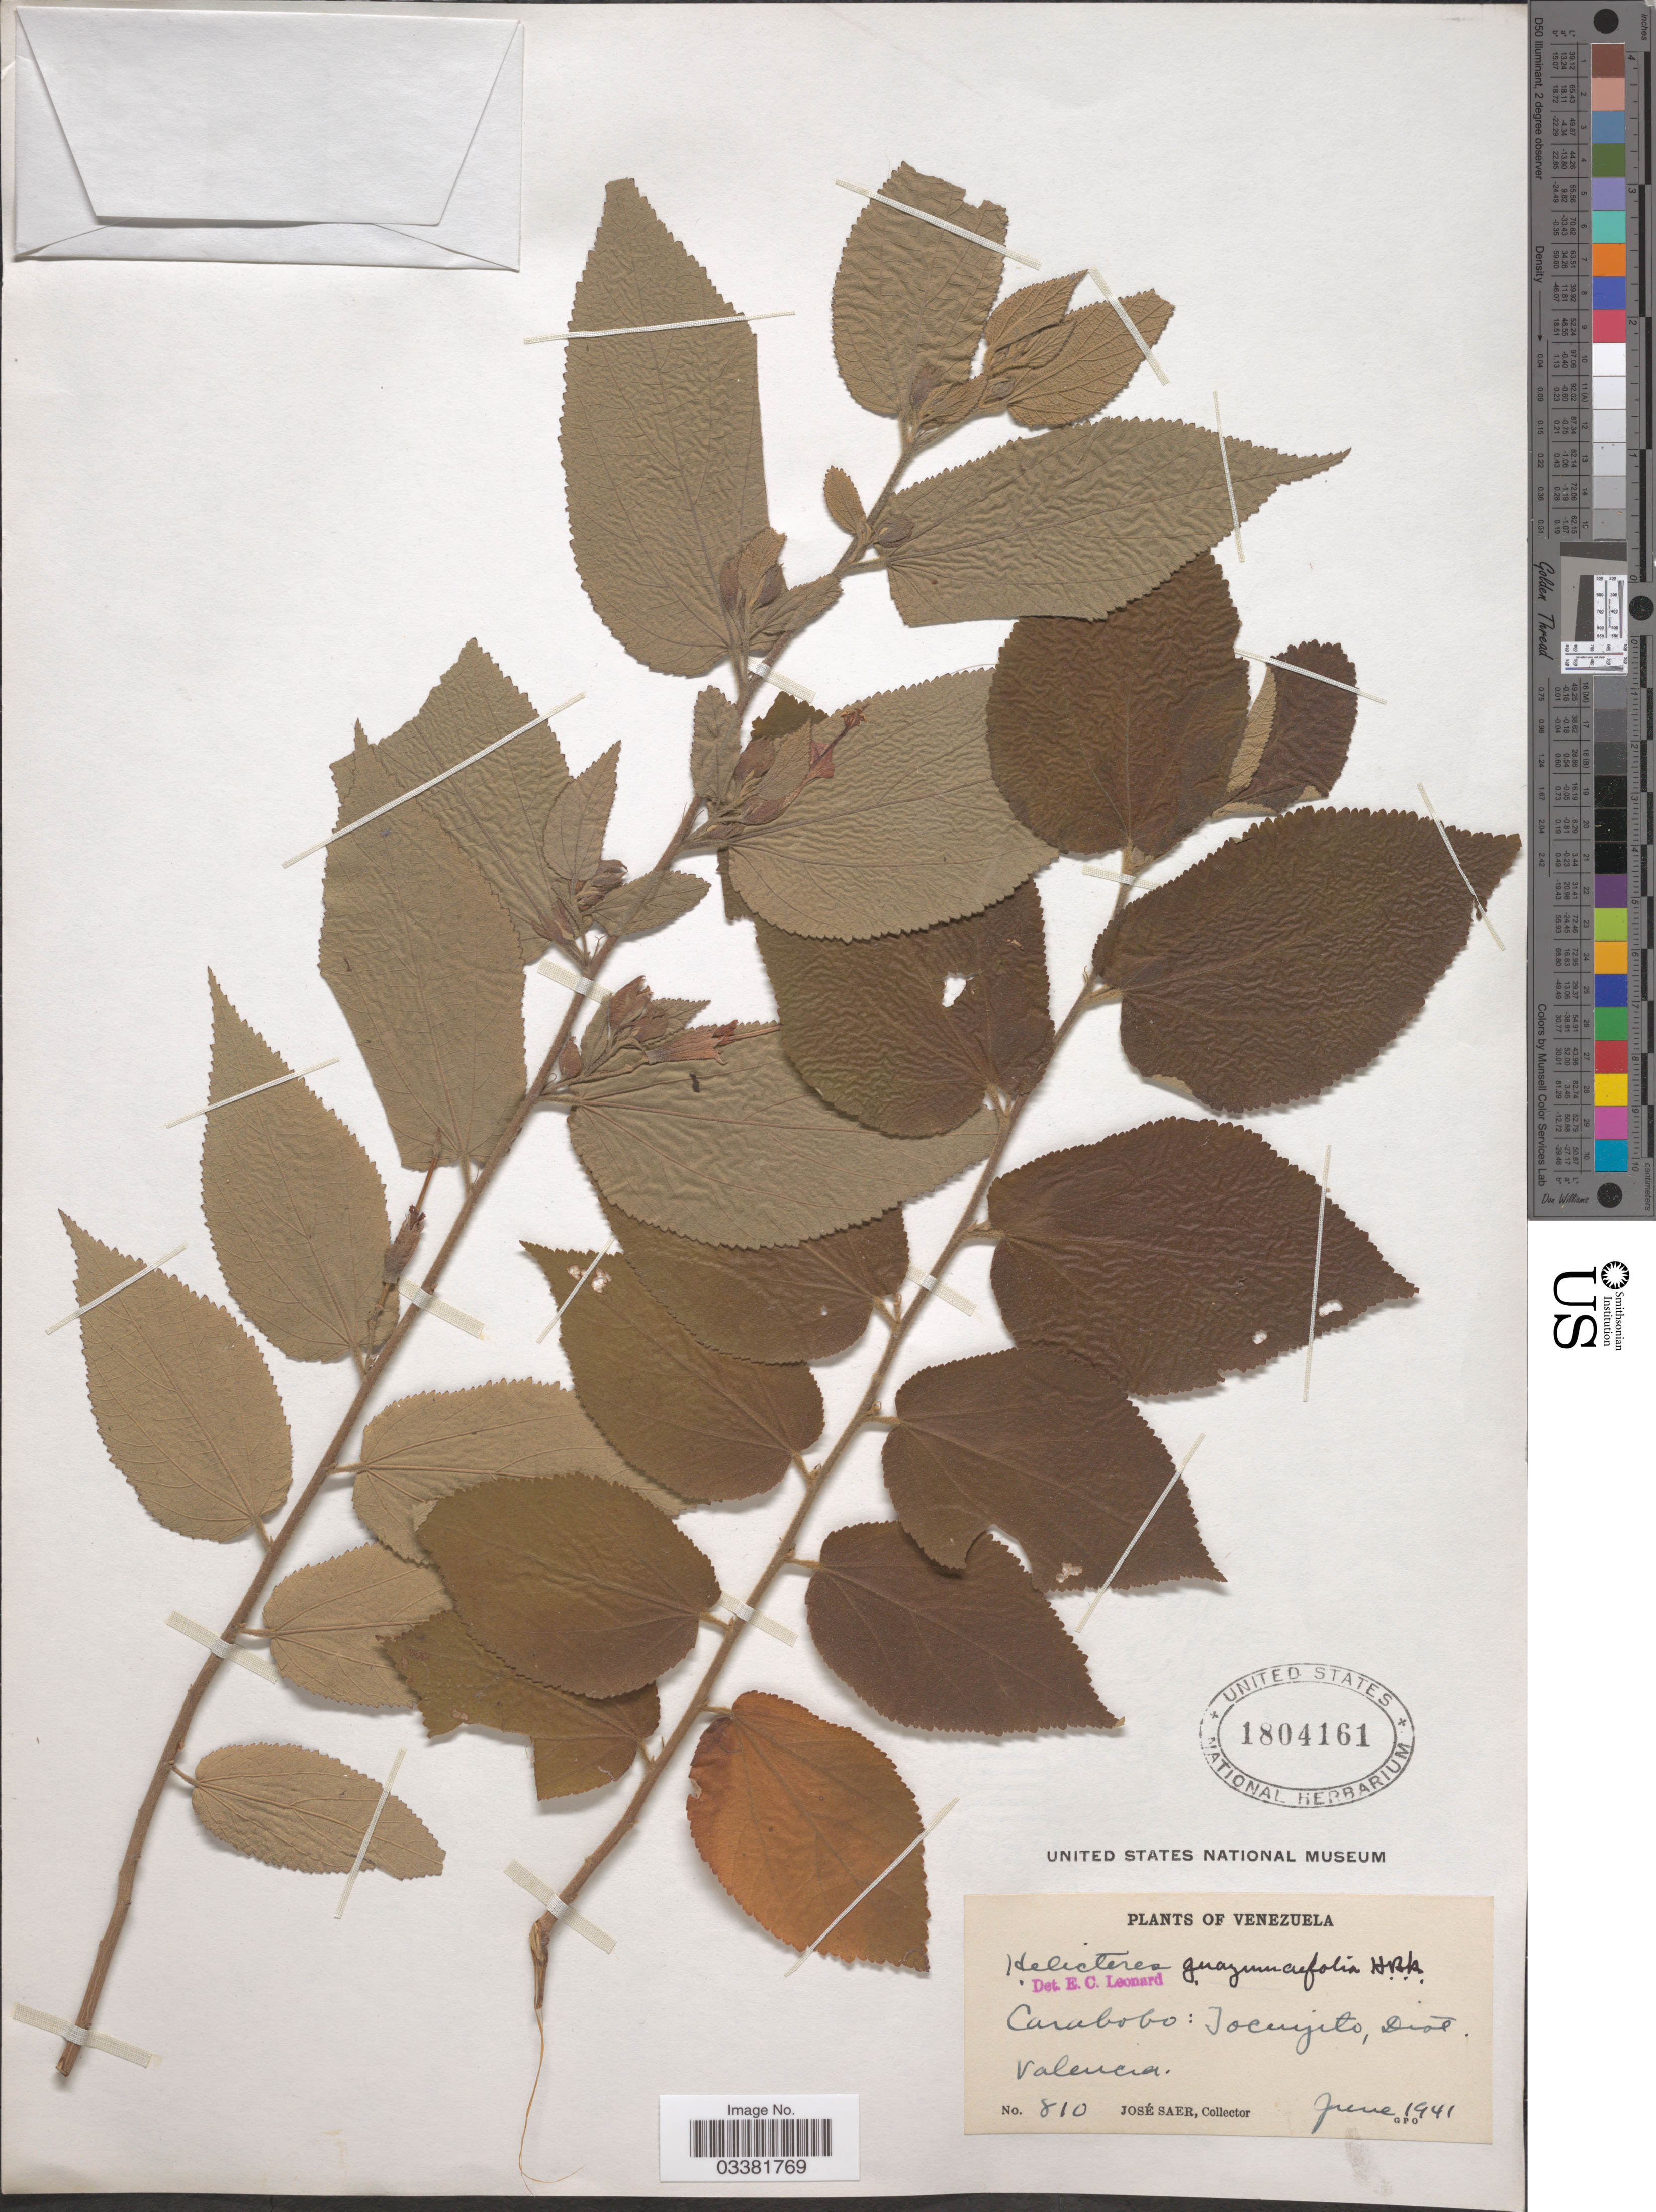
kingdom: Plantae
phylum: Tracheophyta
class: Magnoliopsida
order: Malvales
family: Malvaceae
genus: Helicteres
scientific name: Helicteres guazumifolia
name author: Kunth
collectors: J. Saer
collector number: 810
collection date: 1941-06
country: Venezuela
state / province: Carabobo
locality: Tocuyito, Dist. Valencia.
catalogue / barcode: US 1804161